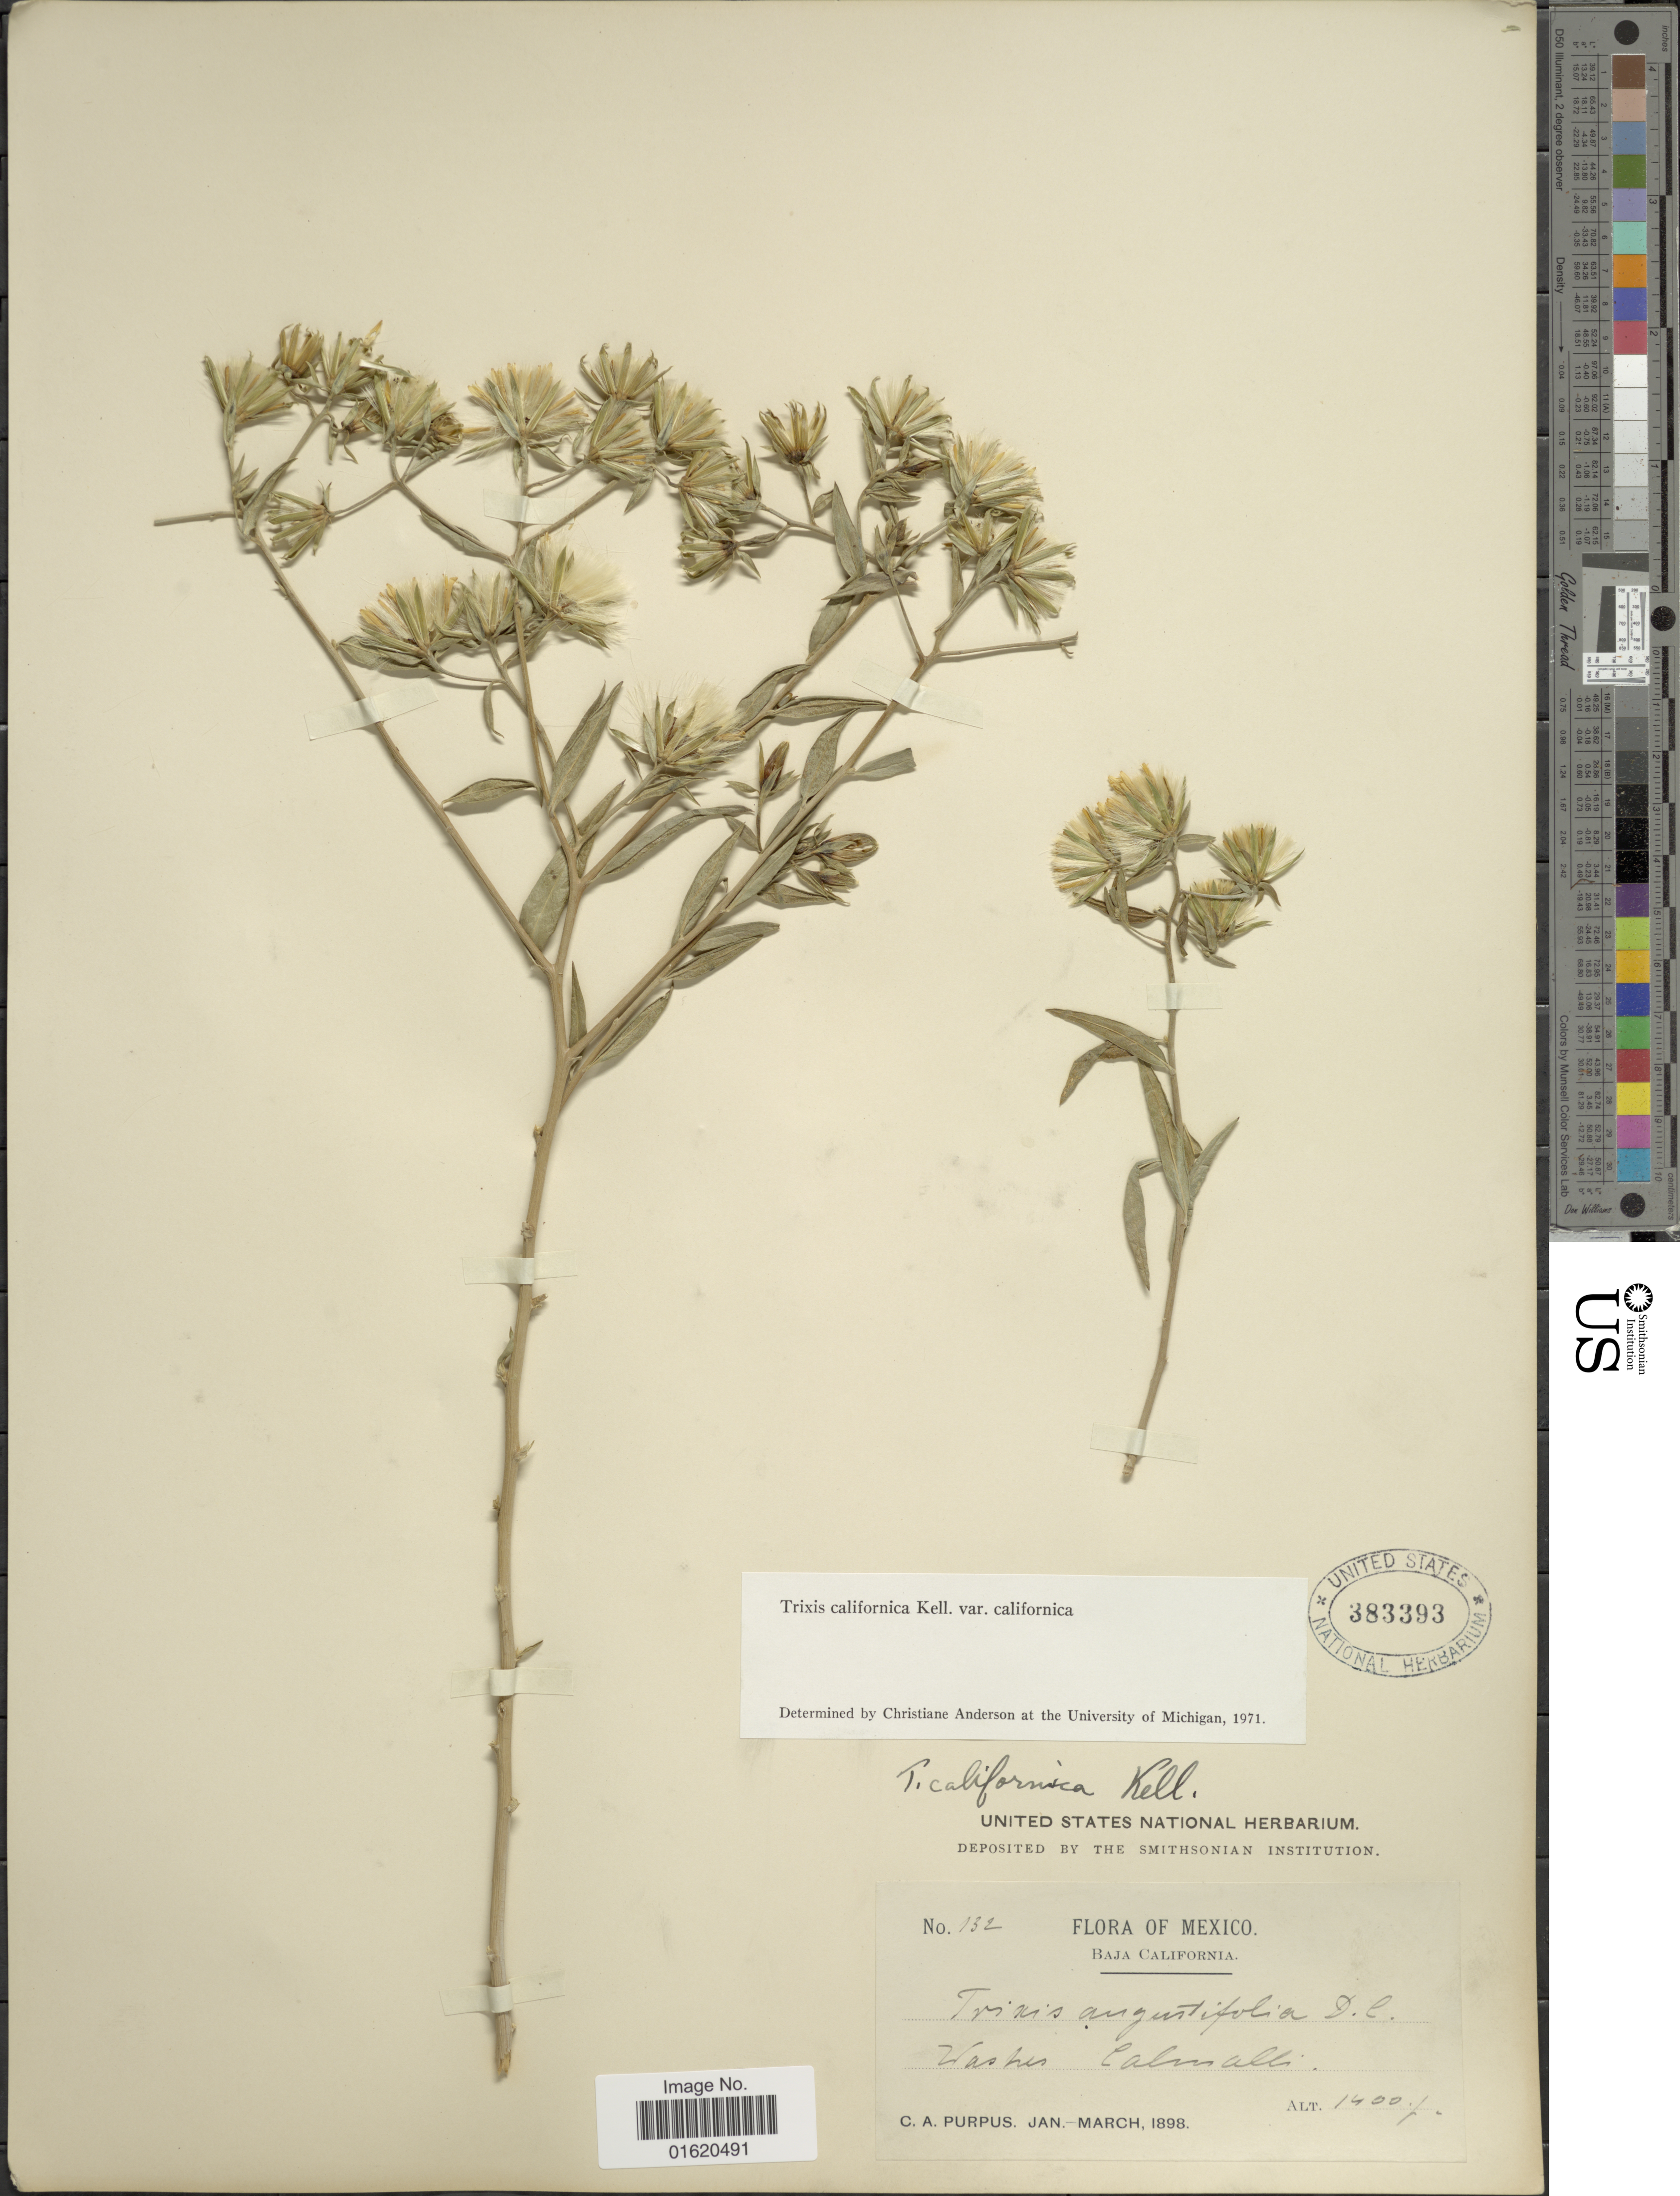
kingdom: Plantae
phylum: Tracheophyta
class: Magnoliopsida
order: Asterales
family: Asteraceae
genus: Trixis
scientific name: Trixis californica var. californica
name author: Kellogg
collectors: C. A. Purpus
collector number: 132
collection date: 1898-01/1898-03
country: Mexico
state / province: Baja California Norte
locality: Calmalli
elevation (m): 427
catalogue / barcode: US 383393